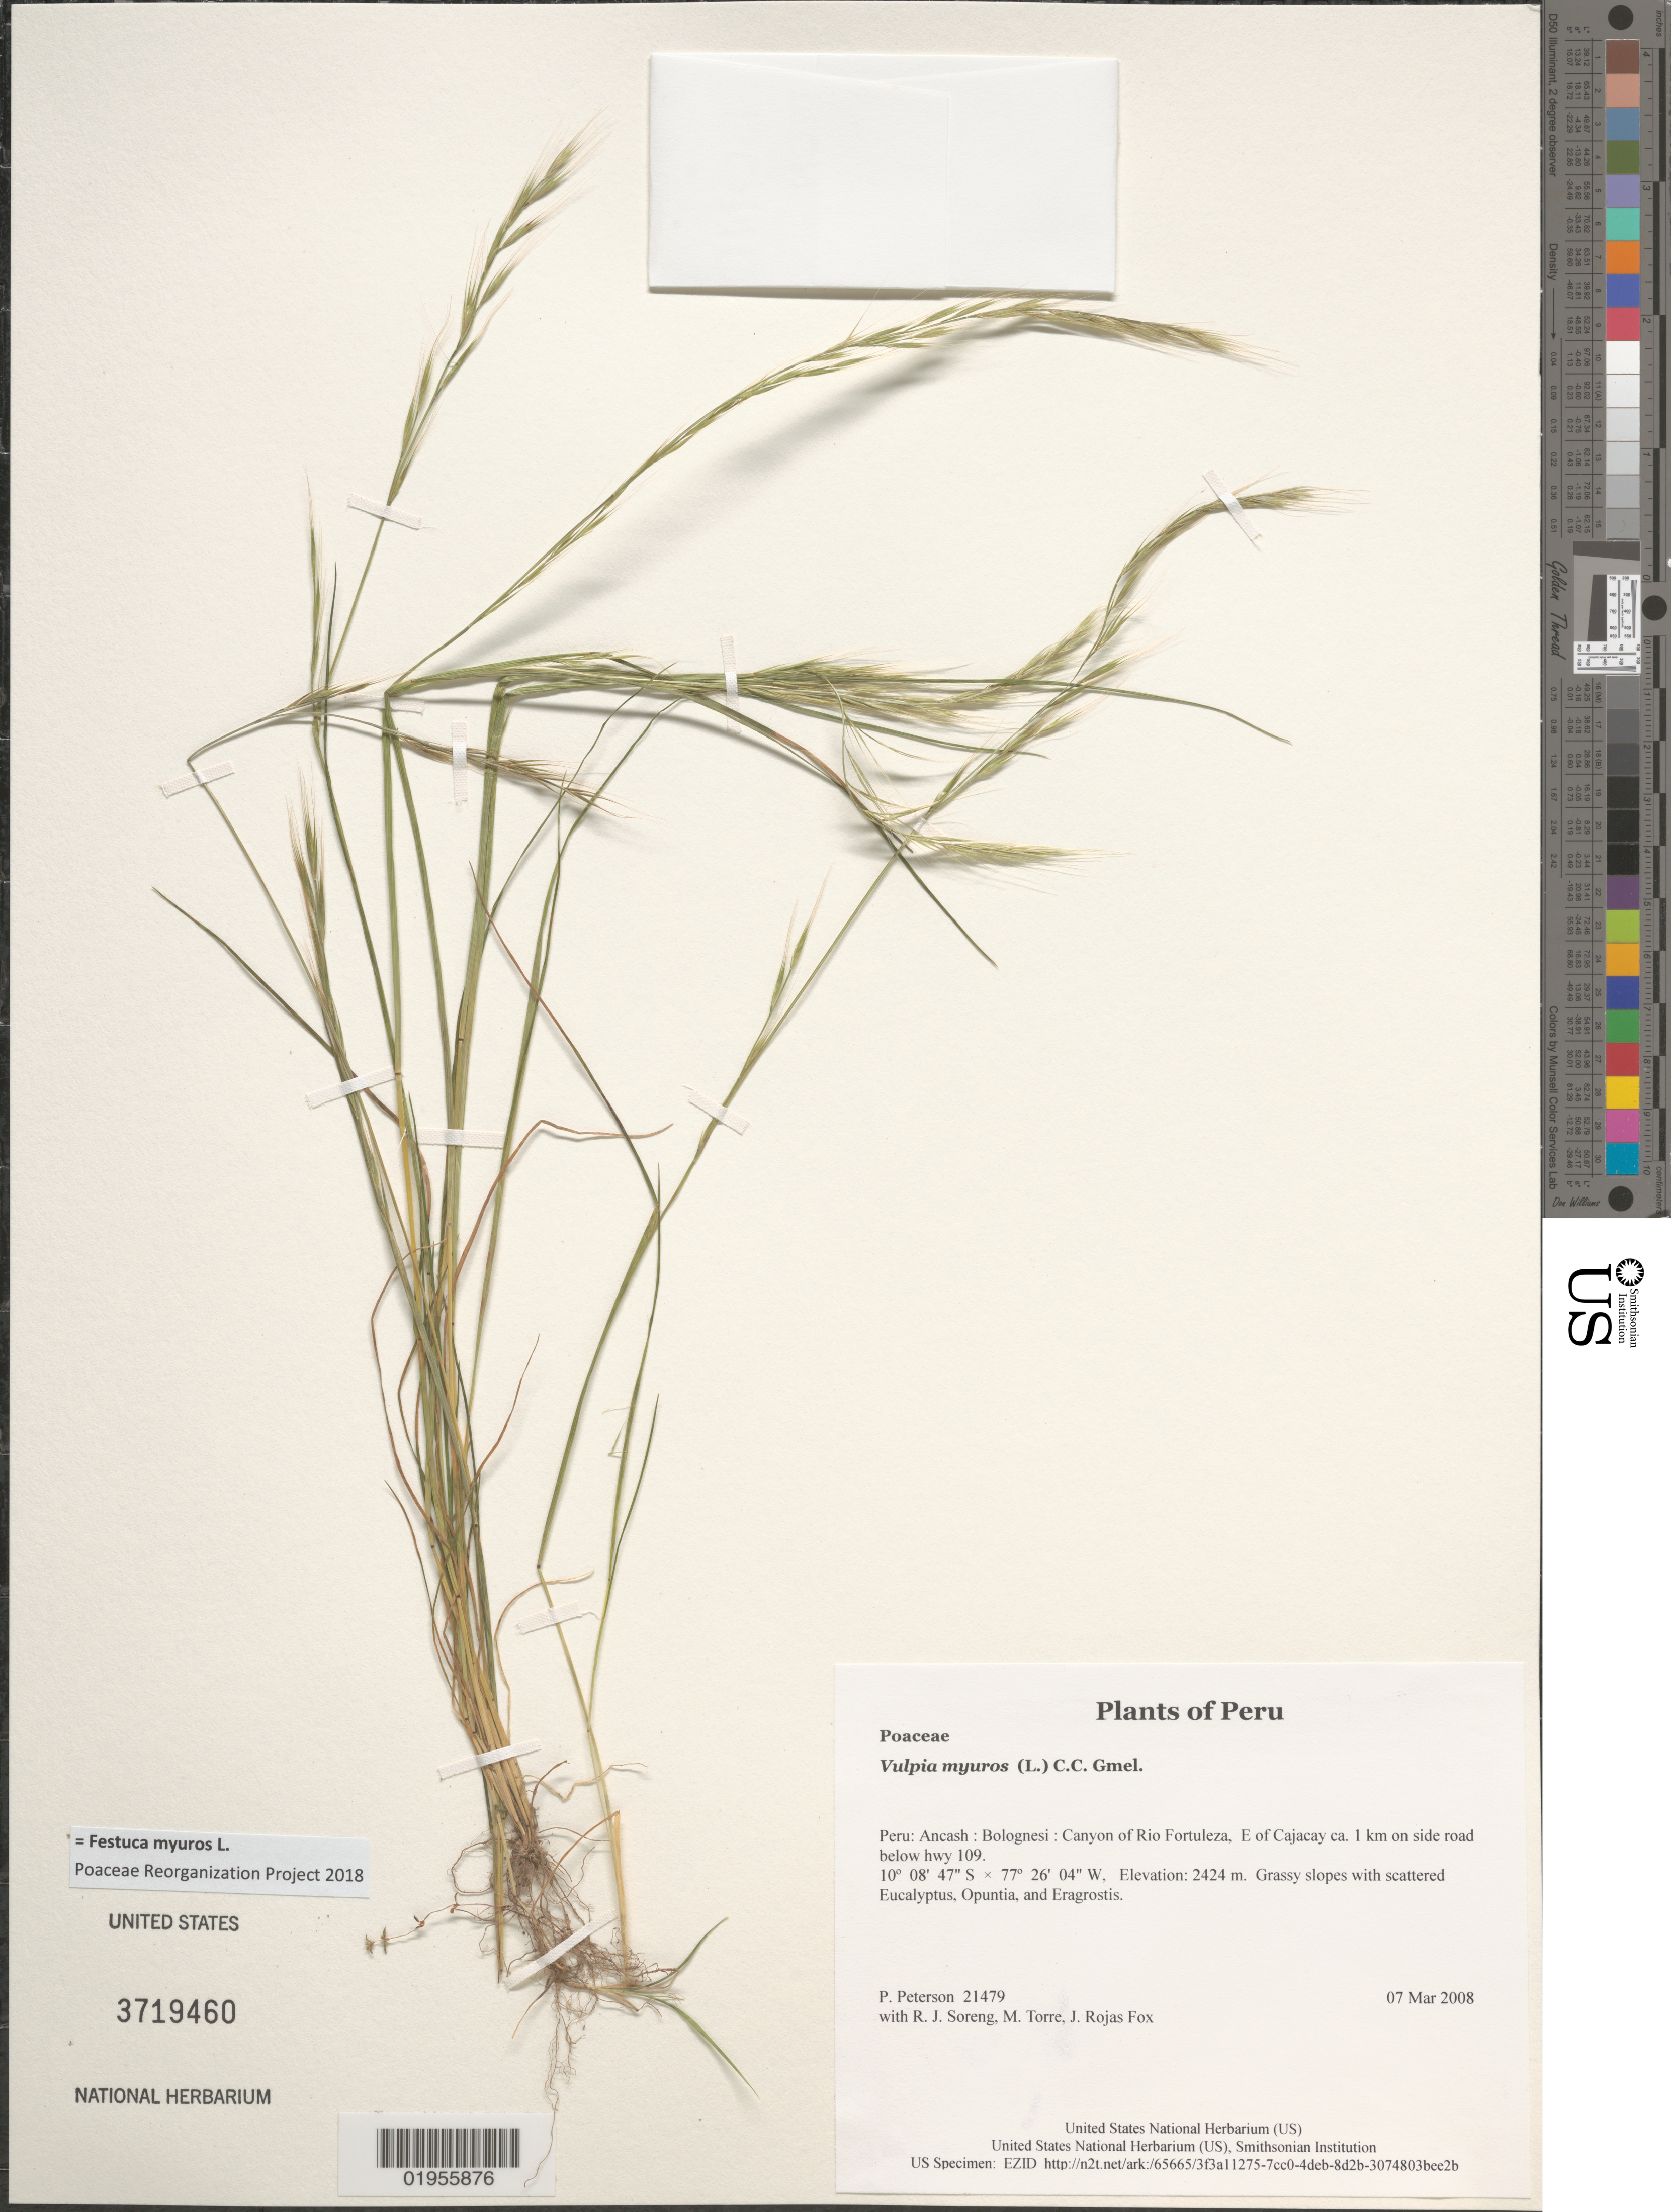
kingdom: Plantae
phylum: Tracheophyta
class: Liliopsida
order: Poales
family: Poaceae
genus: Festuca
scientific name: Festuca myuros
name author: L.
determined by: Poaceae Reorganization Project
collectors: P. M. Peterson, R. J. Soreng, M. Torre & J. Rojas Fox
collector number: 21479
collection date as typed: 07 Mar 2008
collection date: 2008-03-07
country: Peru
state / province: Ancash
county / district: Bolognesi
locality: Canyon of Rio Fortuleza, E of Cajacay ca. 1 km on side road below hwy 109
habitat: Grassy slopes with scattered Eucalyptus, Opuntia, and Eragrostis.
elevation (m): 2424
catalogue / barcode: US 3719460